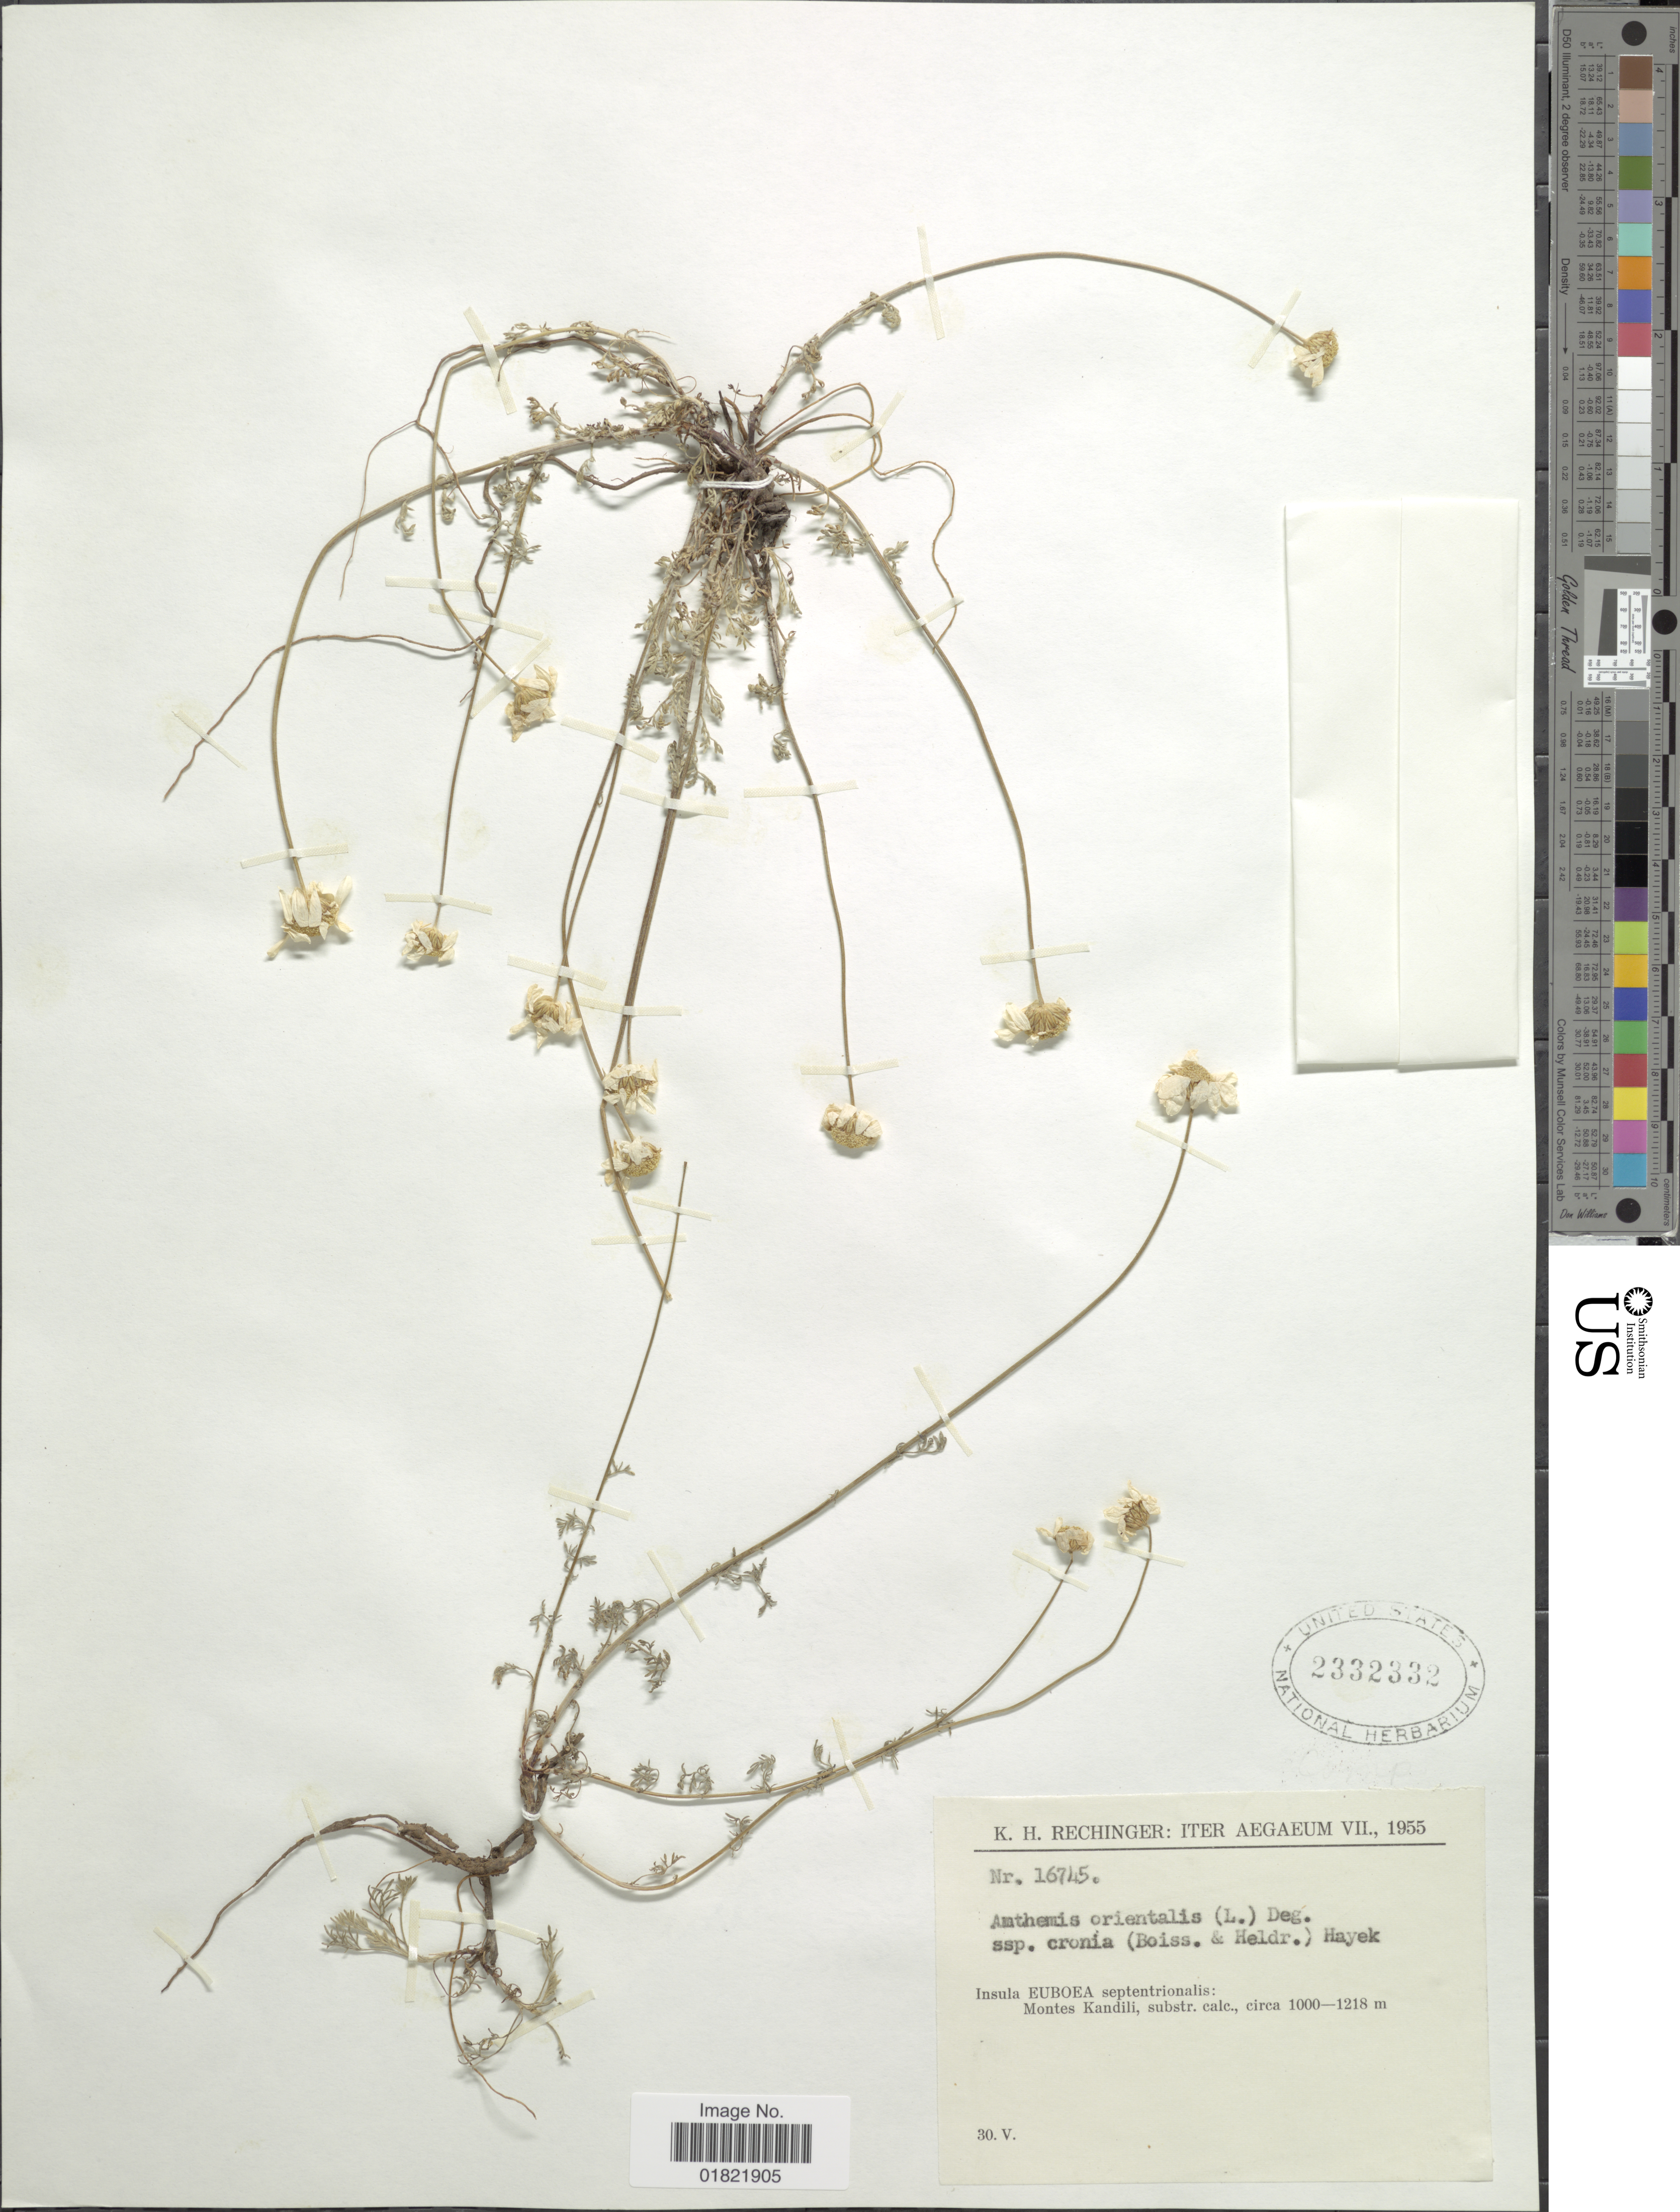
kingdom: Plantae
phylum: Tracheophyta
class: Magnoliopsida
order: Asterales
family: Asteraceae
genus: Anthemis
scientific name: Anthemis orientalis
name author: (L.) Degen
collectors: K. H. Rechinger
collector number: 16745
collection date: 1955-05-30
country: Greece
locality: Insula Euboea septentrionalis: Montes Kandili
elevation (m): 1000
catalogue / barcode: US 2332332